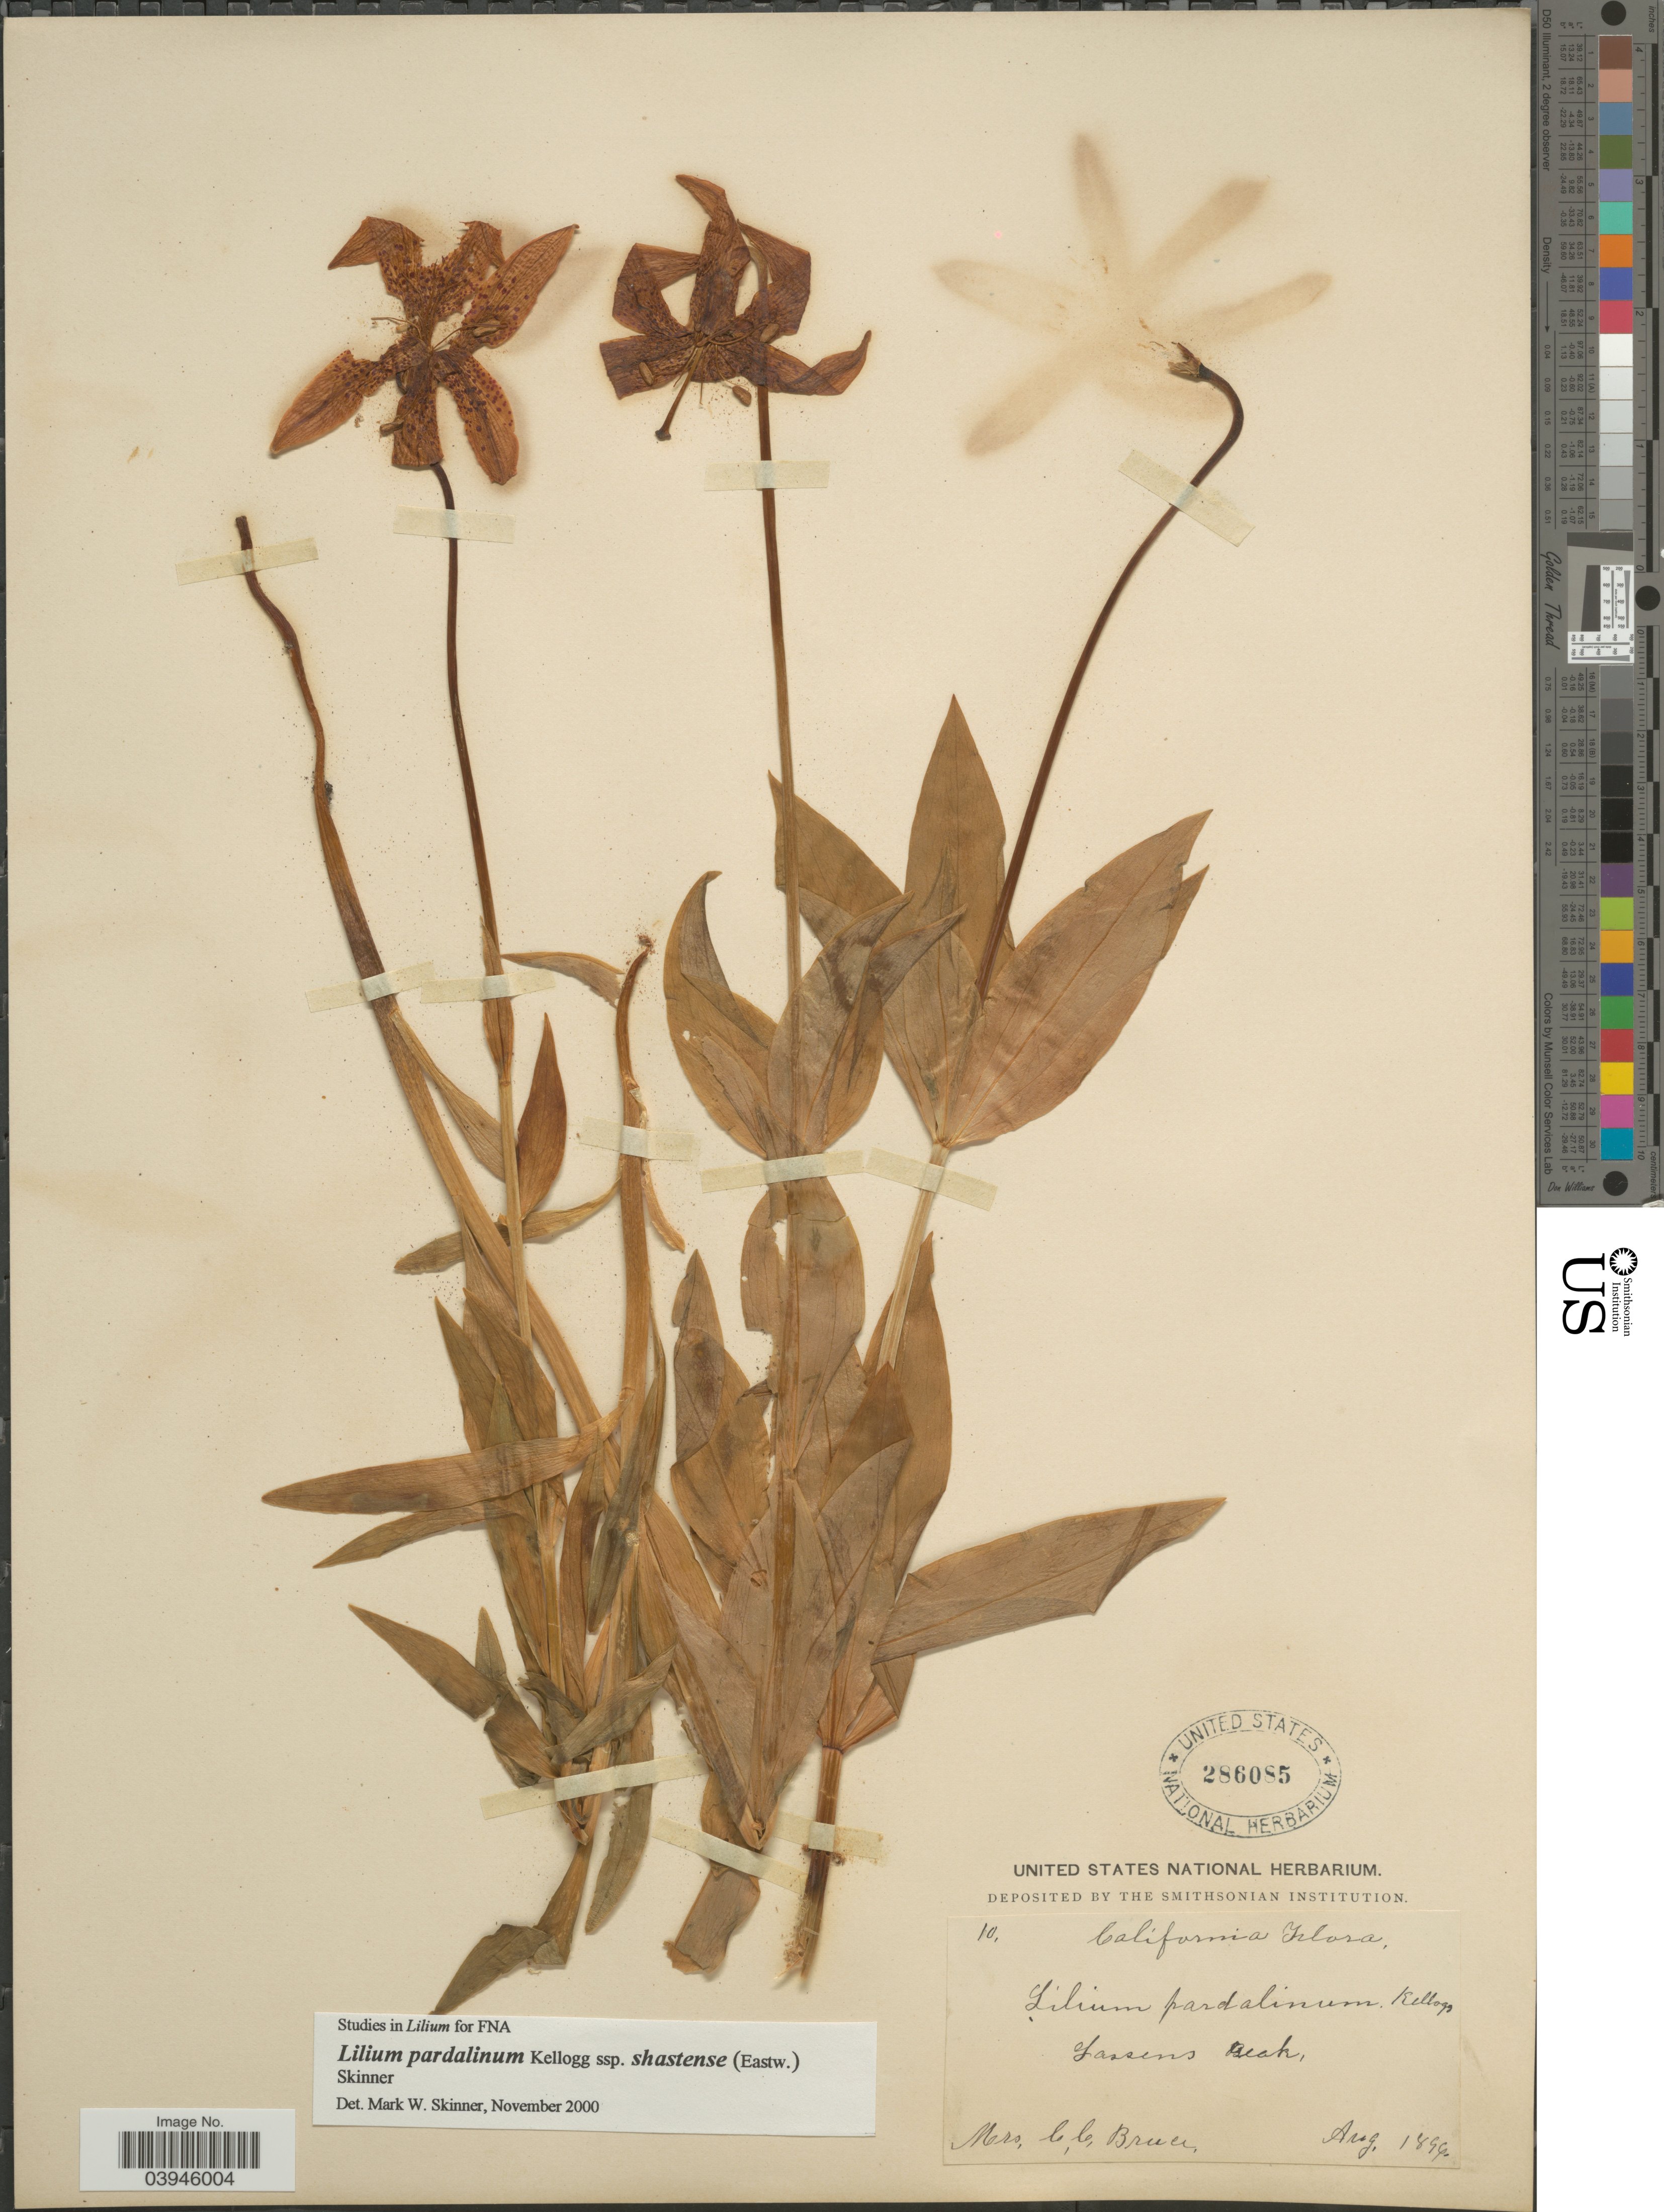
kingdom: Plantae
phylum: Tracheophyta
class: Liliopsida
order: Liliales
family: Liliaceae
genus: Lilium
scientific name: Lilium nevadense var. shastense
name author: Eastw.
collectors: C. Bruce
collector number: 10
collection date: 1896-08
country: United States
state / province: California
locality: Lassens Peak.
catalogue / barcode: US 286085